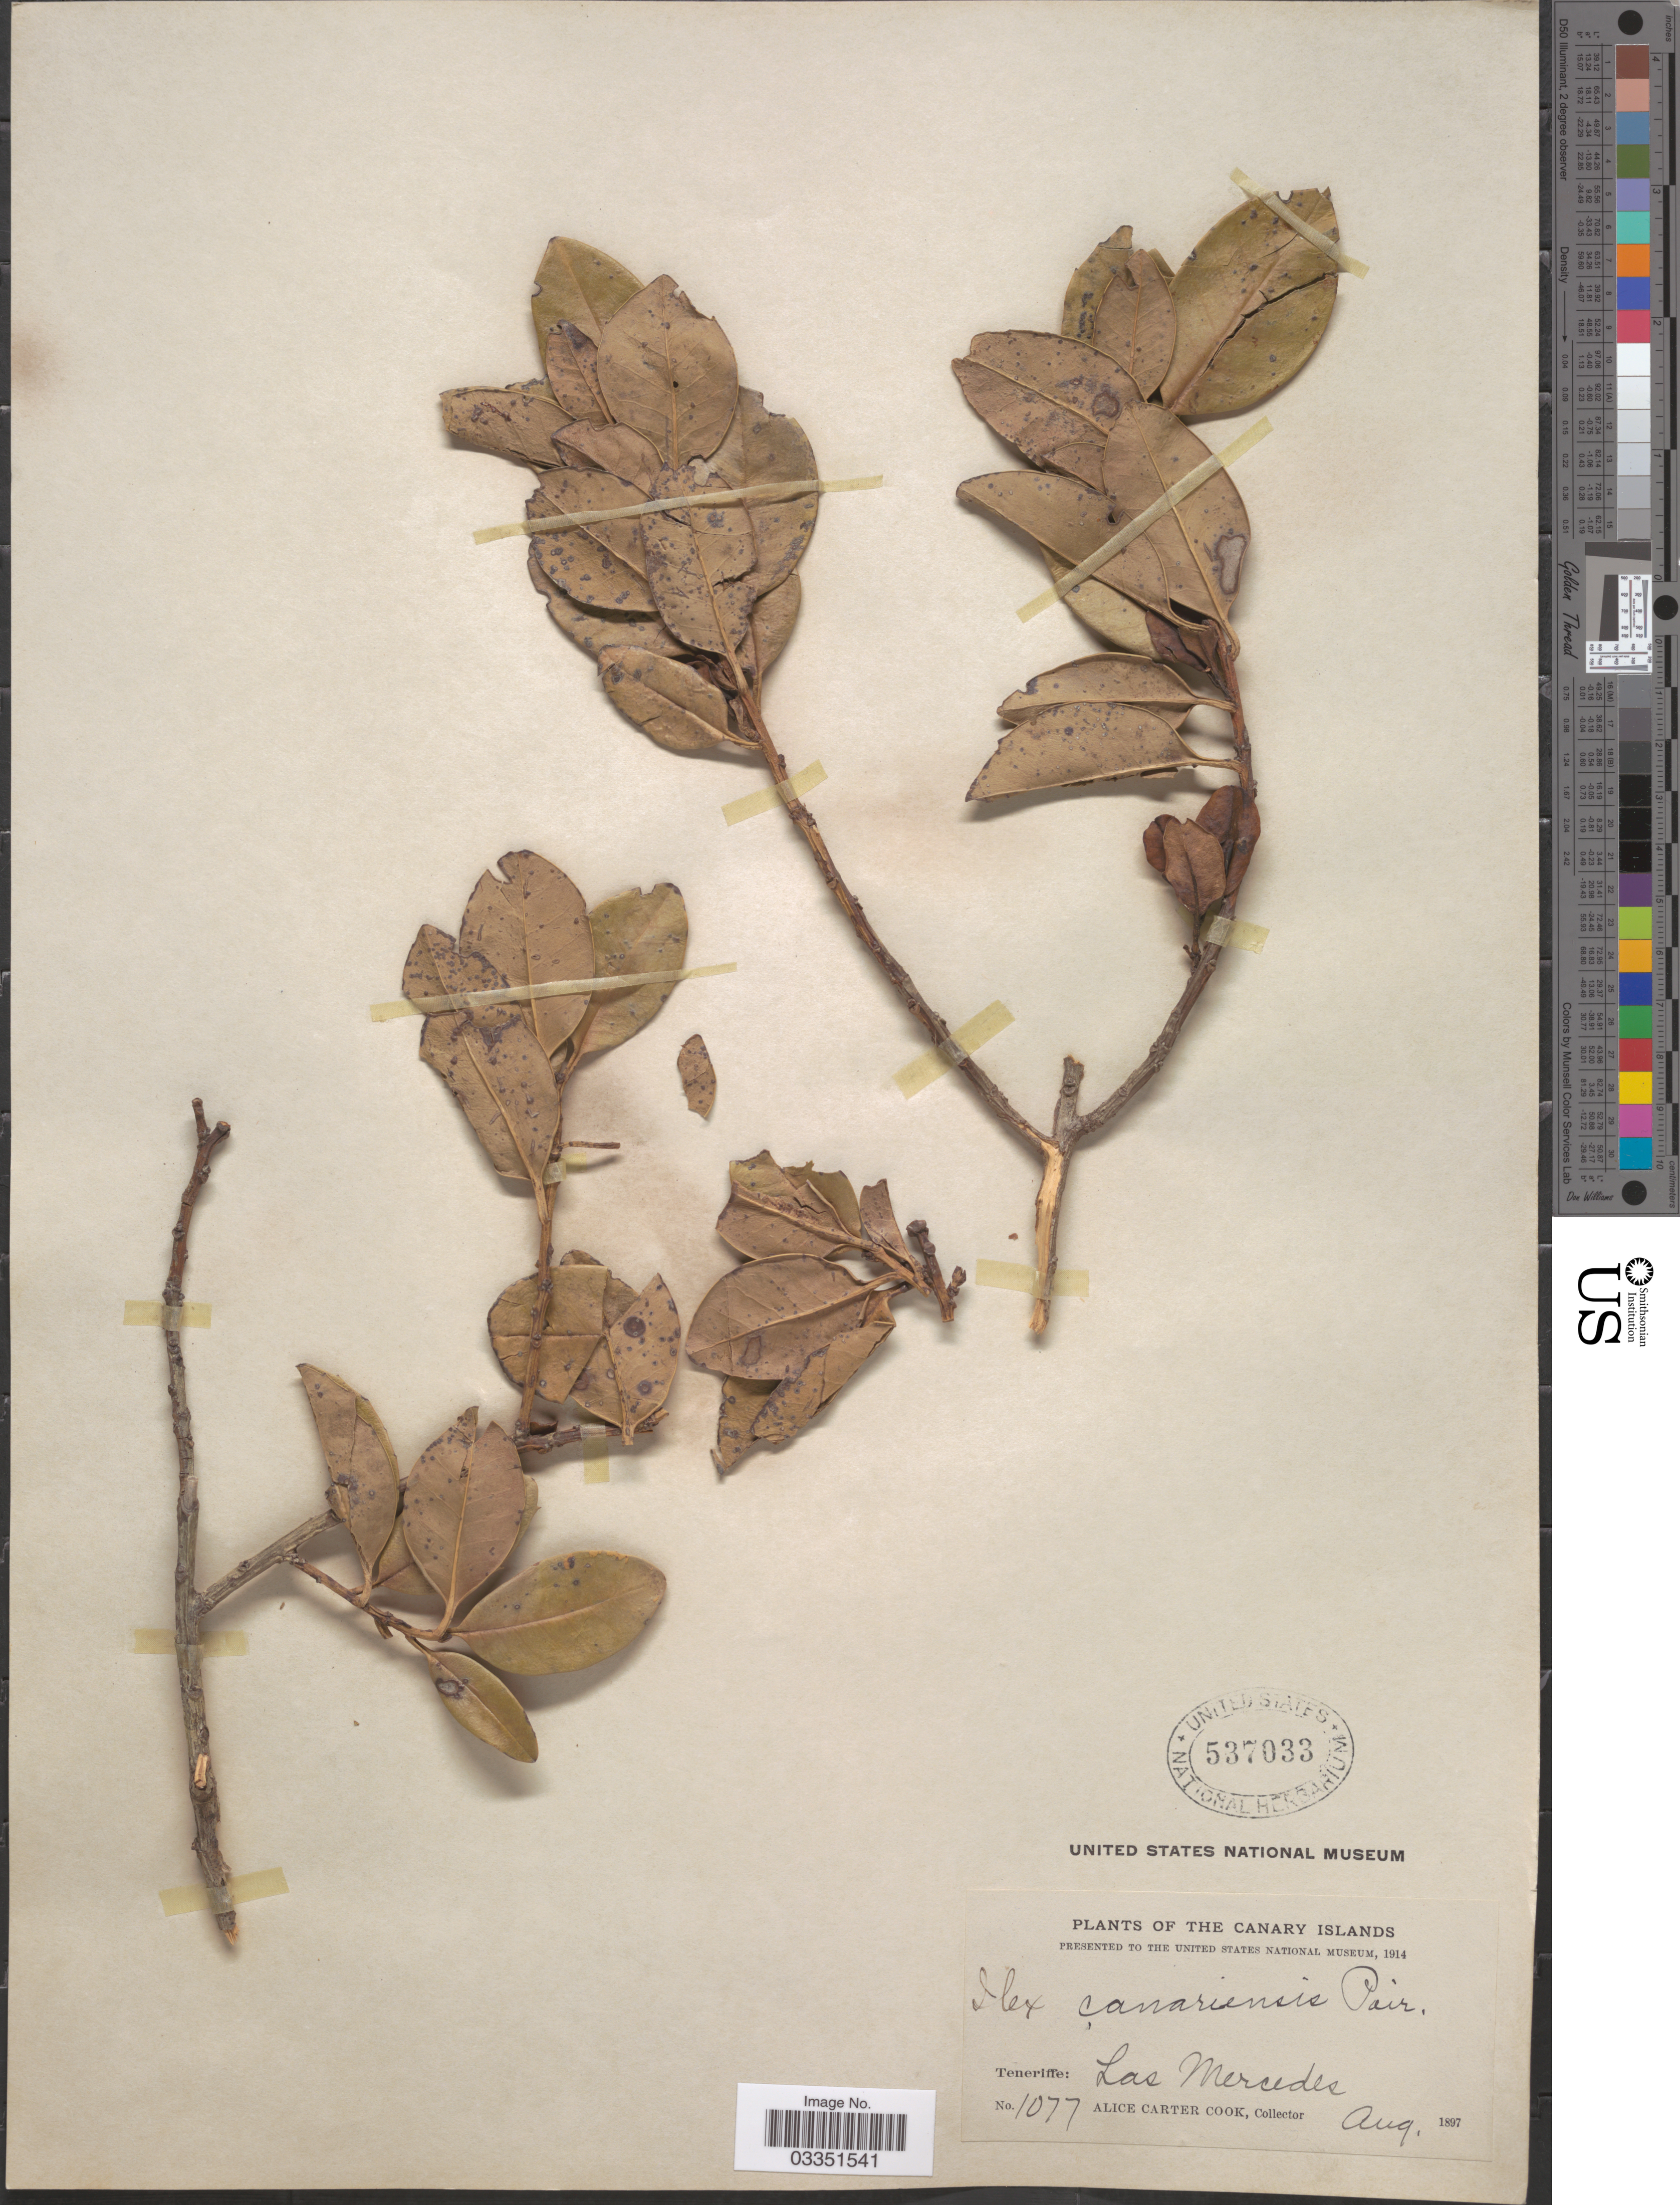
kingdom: Plantae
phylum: Tracheophyta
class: Magnoliopsida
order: Aquifoliales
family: Aquifoliaceae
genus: Ilex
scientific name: Ilex canariensis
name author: Poir.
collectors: Alice C. Cook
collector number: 1077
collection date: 1897-08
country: Spain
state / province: Canarias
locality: The Canary Islands. Teneriffe: Las Mercedes.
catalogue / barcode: US 537033